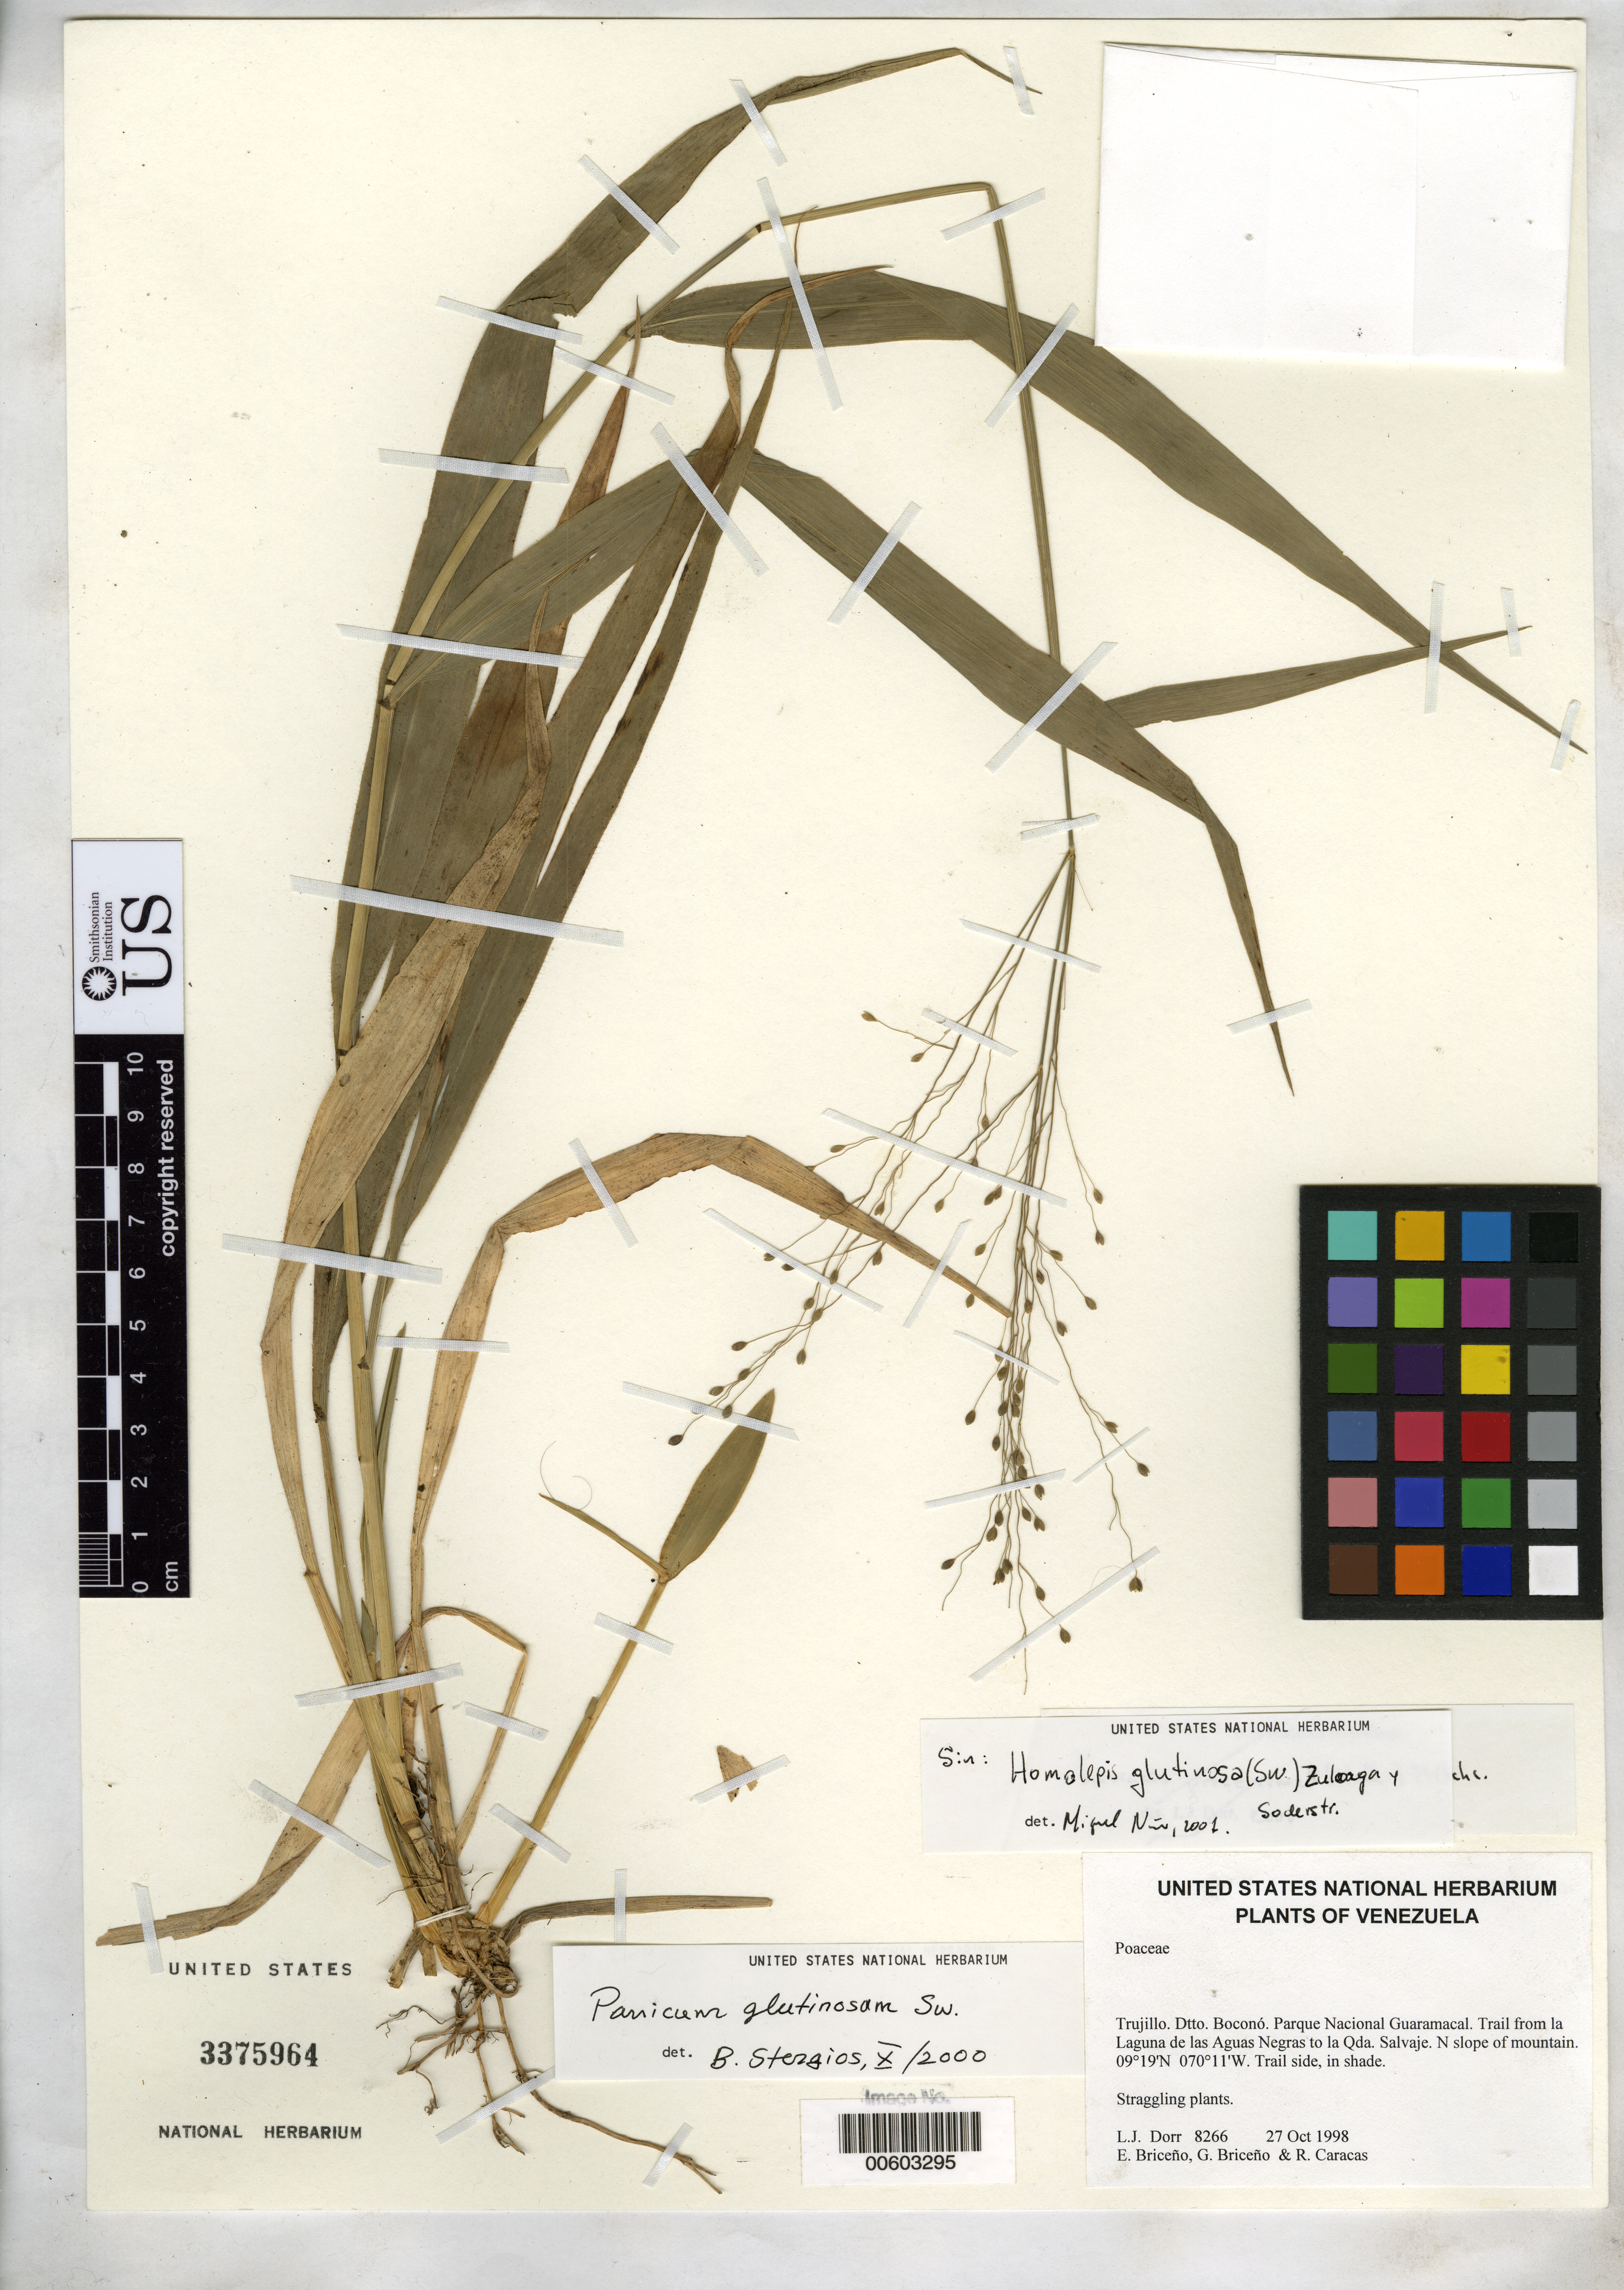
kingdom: Plantae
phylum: Tracheophyta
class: Liliopsida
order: Poales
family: Poaceae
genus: Homolepis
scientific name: Homolepis glutinosa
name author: (Sw.) Zuloaga & Soderstr.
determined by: Niño, S. M., (PORT), BioCentro-UNELLEZ (VENEZUELA)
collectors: L. J. Dorr, E. Briceño, G. Briceño & R. Caracas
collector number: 8266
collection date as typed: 27 Oct 1998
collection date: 1998-10-27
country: Venezuela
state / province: Trujillo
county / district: Boconó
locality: Parque Nacional Guaramacal. Trail from la Laguna de las Aguas Negras to la Qda. Salvaje. N slope of mountain.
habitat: Trail side, in shade.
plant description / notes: F, MO, NY, PORT, US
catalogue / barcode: US 3375964